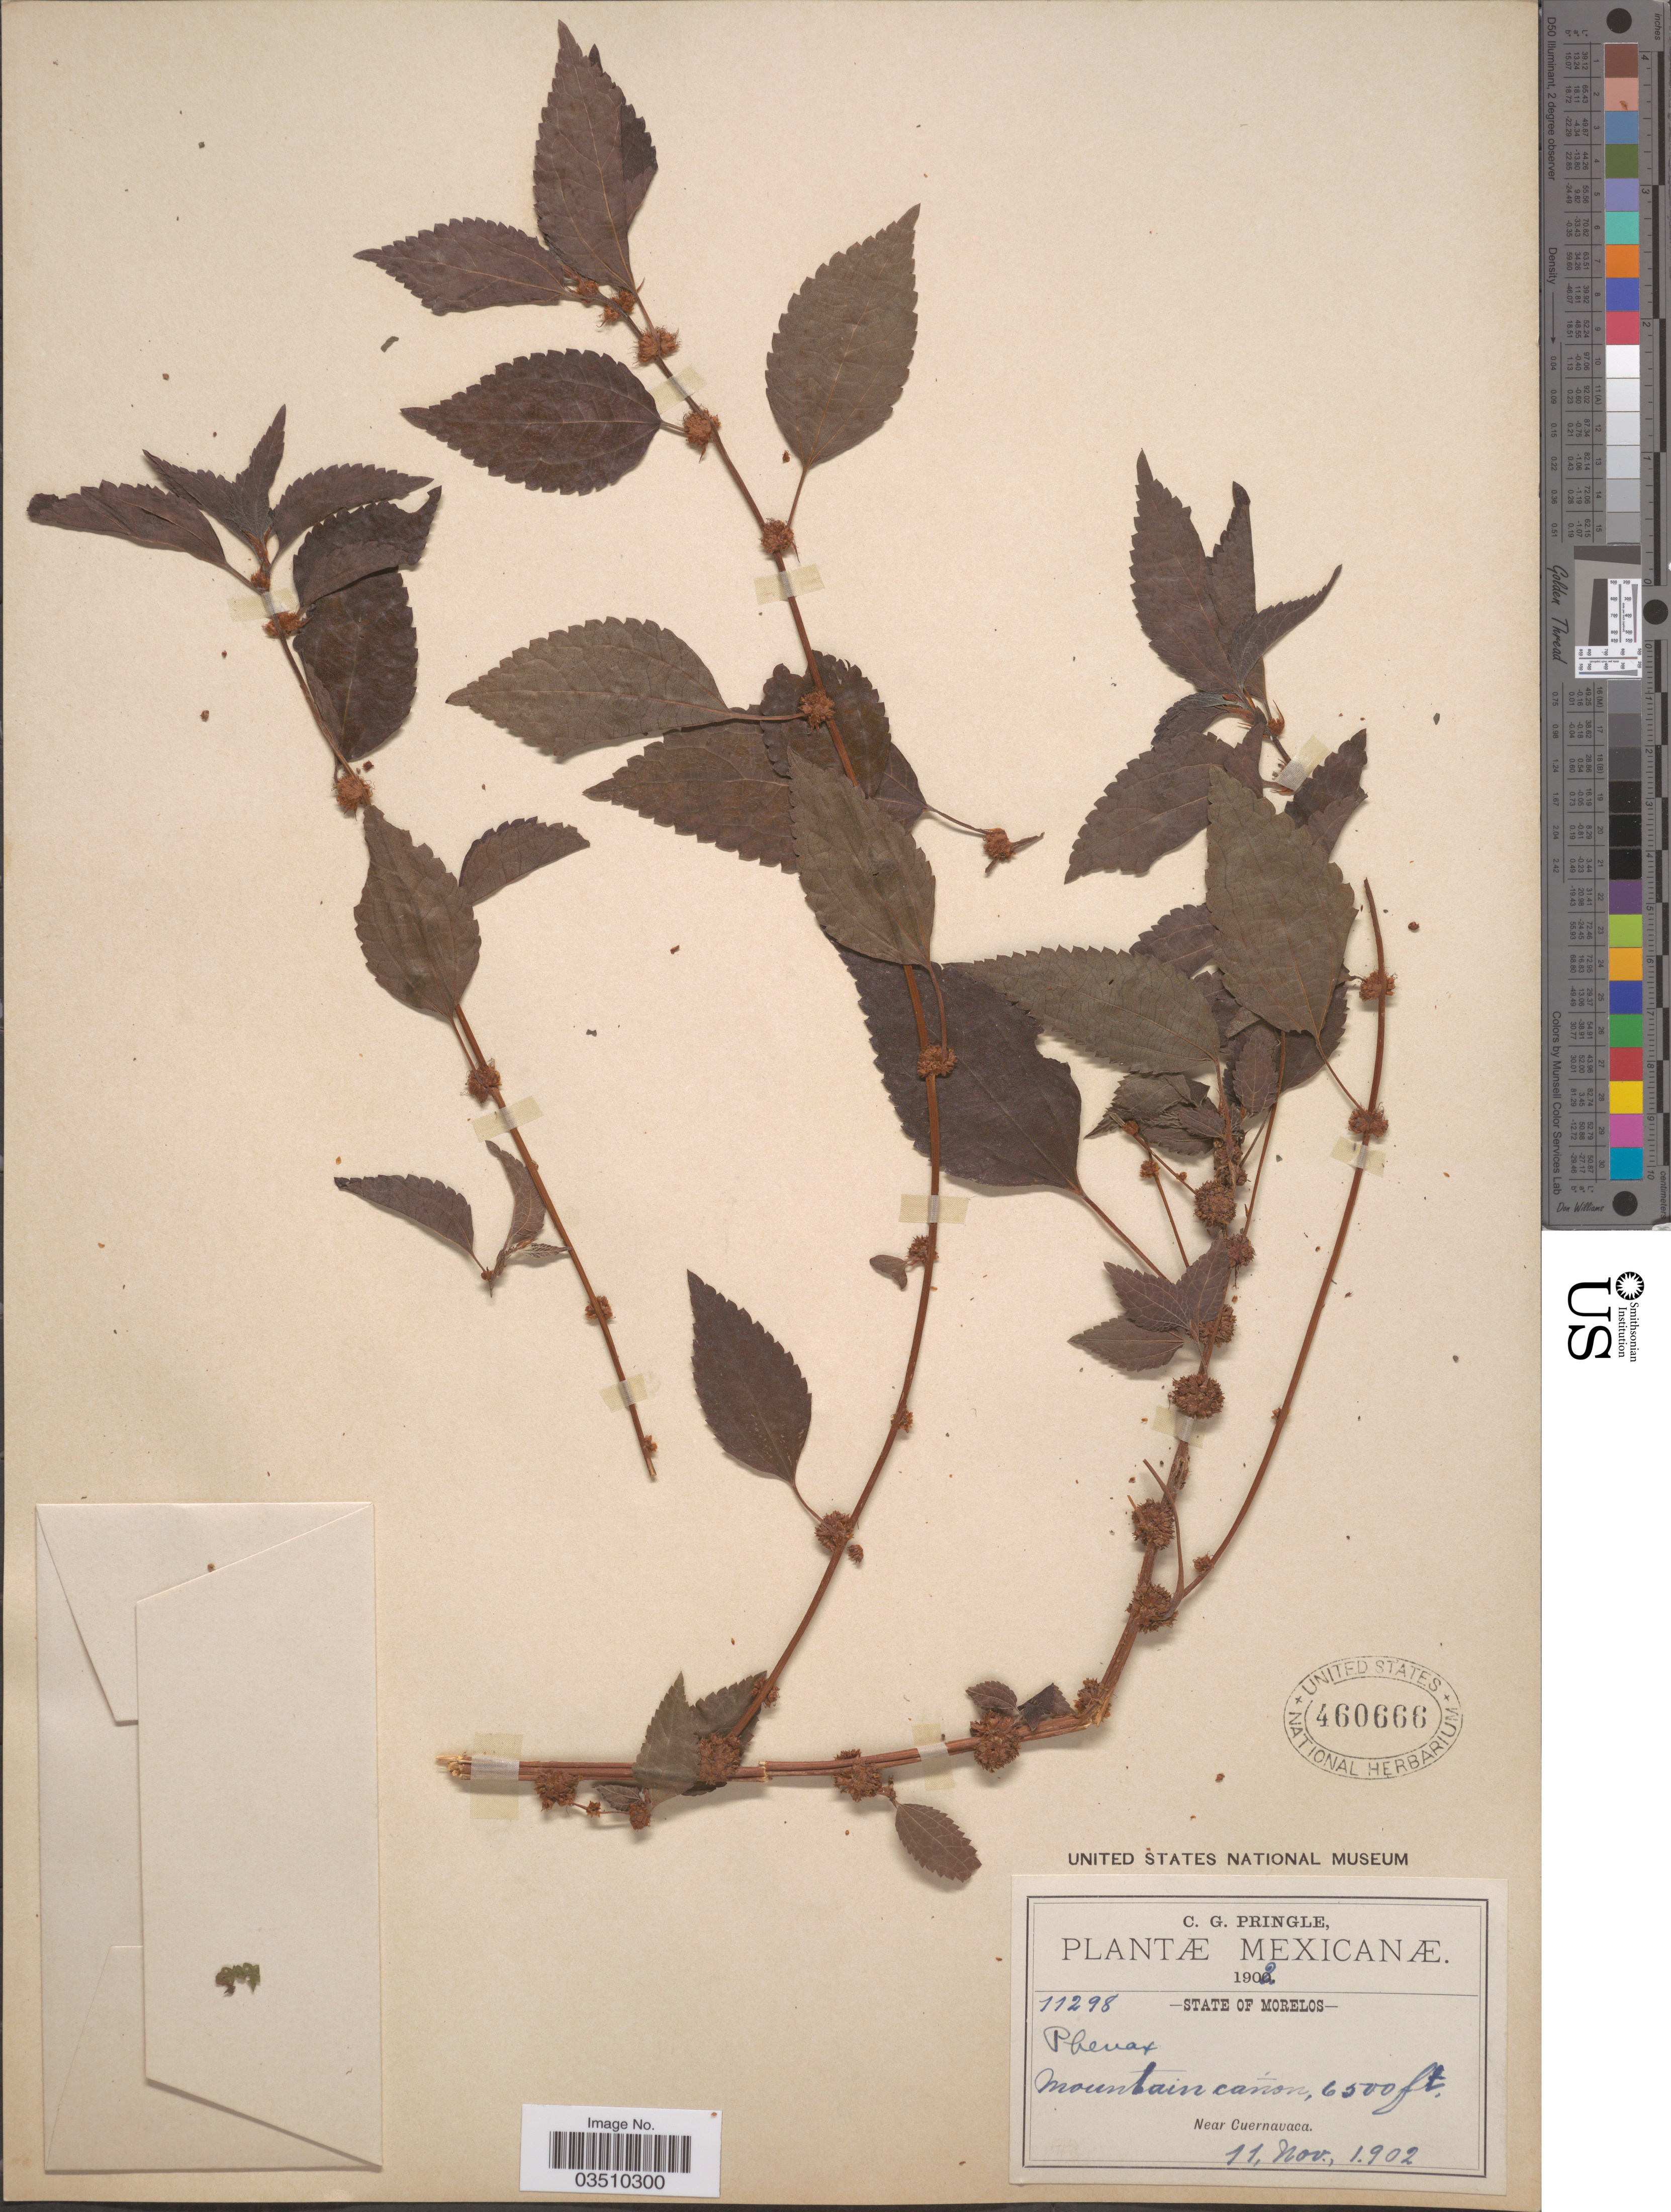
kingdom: Plantae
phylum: Tracheophyta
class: Magnoliopsida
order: Rosales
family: Urticaceae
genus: Phenax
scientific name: Phenax hirtus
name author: (Sw.) Wedd.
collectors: C. G. Pringle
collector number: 11298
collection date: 1902-11-11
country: Mexico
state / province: Morelos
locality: Mountain cañon. Near Cuernavaca.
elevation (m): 1981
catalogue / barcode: US 460666